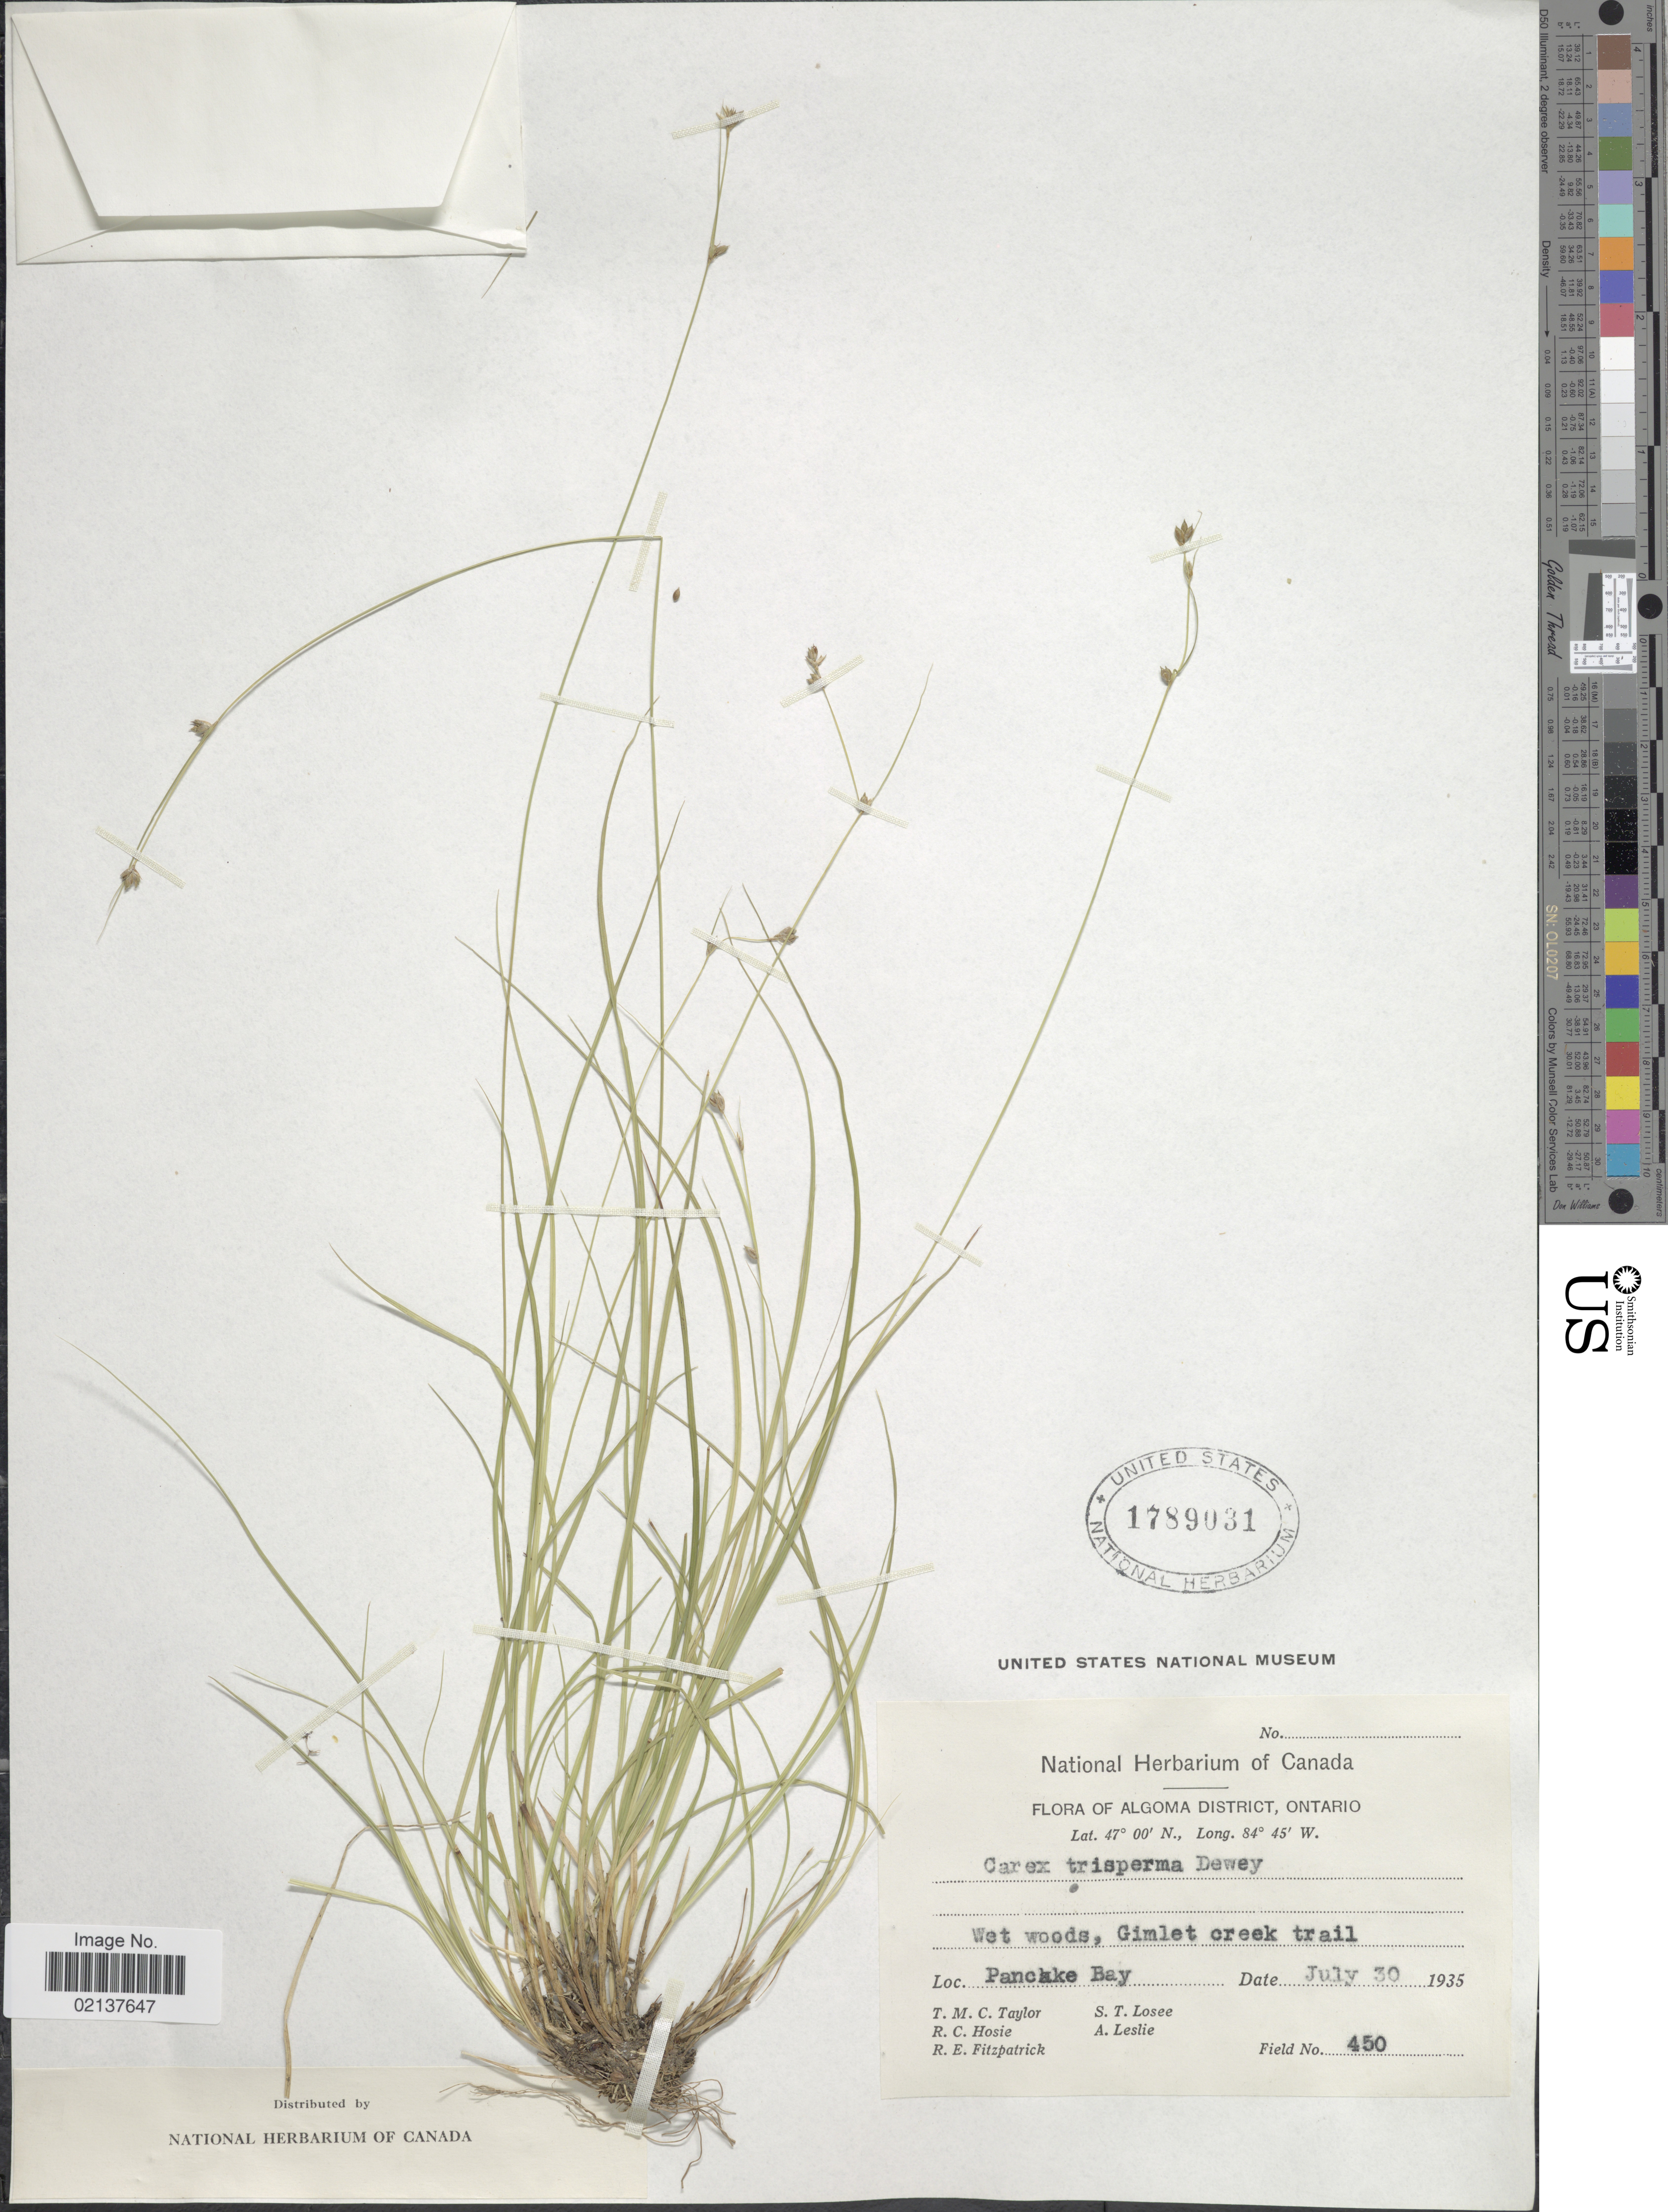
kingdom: Plantae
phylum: Tracheophyta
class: Liliopsida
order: Poales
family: Cyperaceae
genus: Carex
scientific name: Carex trisperma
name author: Dewey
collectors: T. M. C. Taylor, R. Hosie, R. Fitzpatrick, S. Losee & A. Leslie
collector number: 450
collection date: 1935-07-30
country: Canada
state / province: Ontario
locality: Algoma District, Gimlet Creek trail, Pancake Bay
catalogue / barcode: US 1789031